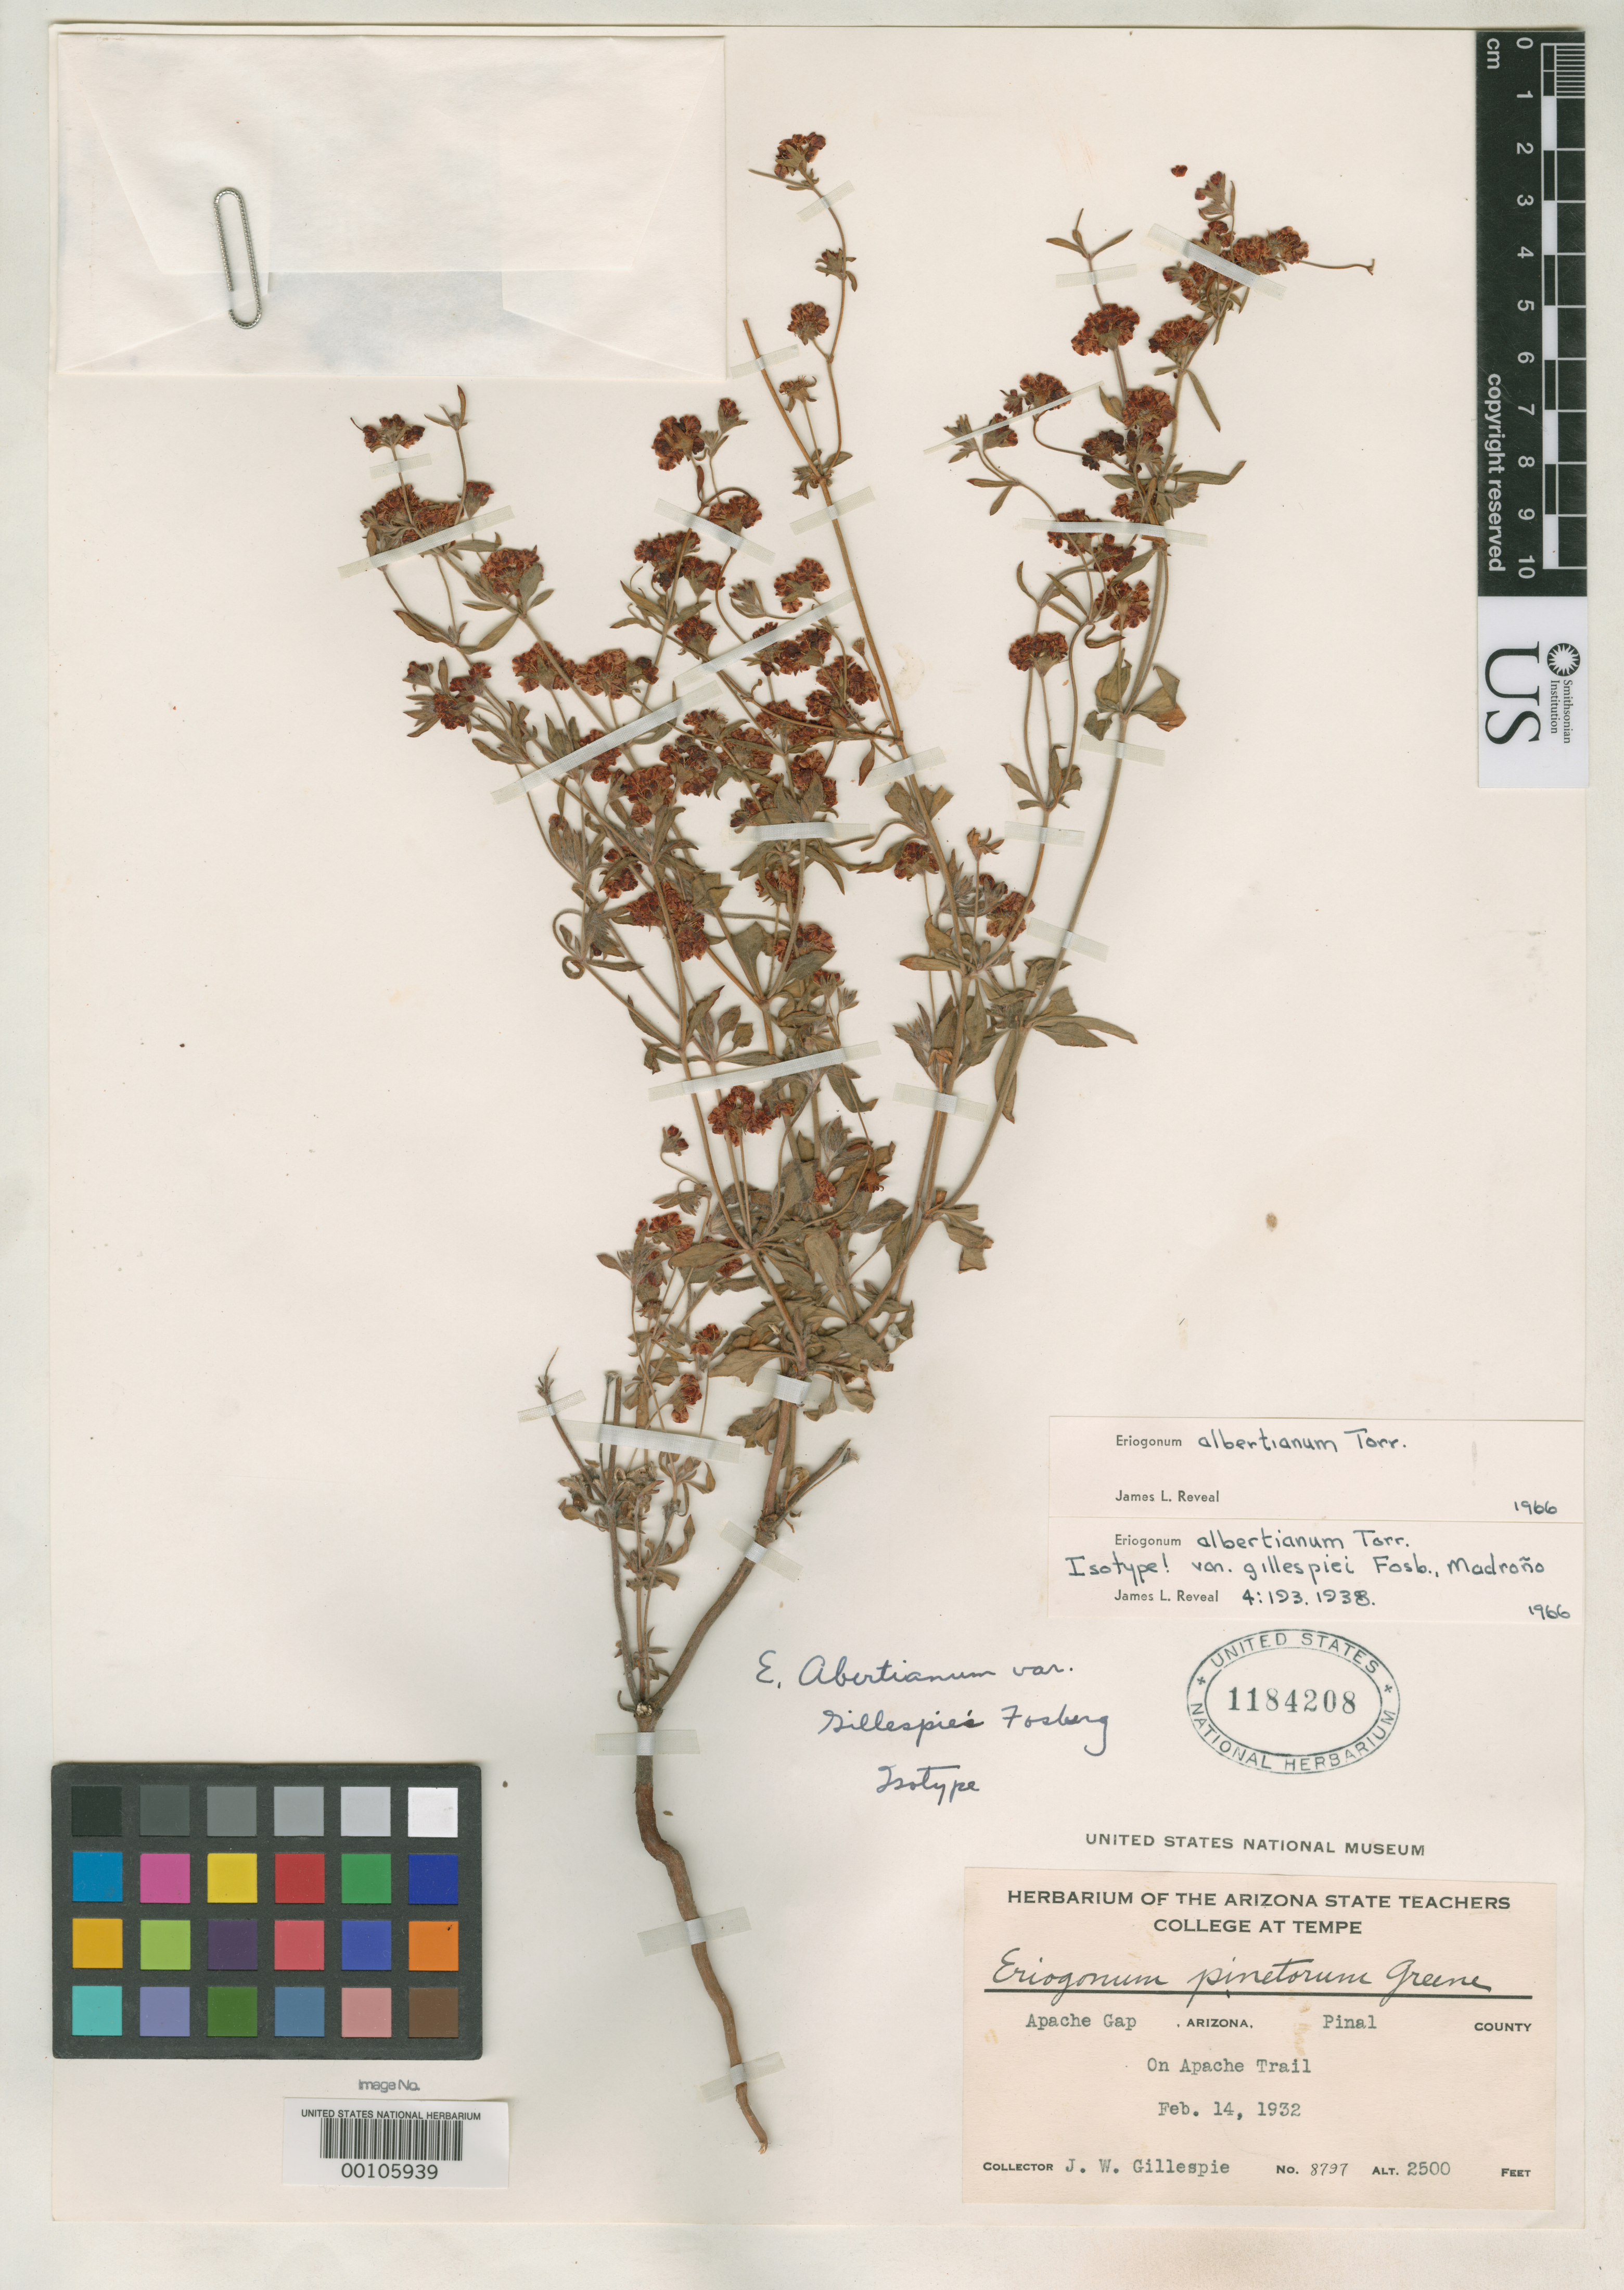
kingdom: Plantae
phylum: Tracheophyta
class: Magnoliopsida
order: Caryophyllales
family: Polygonaceae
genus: Eriogonum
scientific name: Eriogonum abertianum var. gillespiei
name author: Fosberg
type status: Isotype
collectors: J. W. Gillespie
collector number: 8797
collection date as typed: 14 Feb 1932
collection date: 1932-02-14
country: United States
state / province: Arizona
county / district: Pinal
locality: Apache Gap.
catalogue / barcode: US 1184208